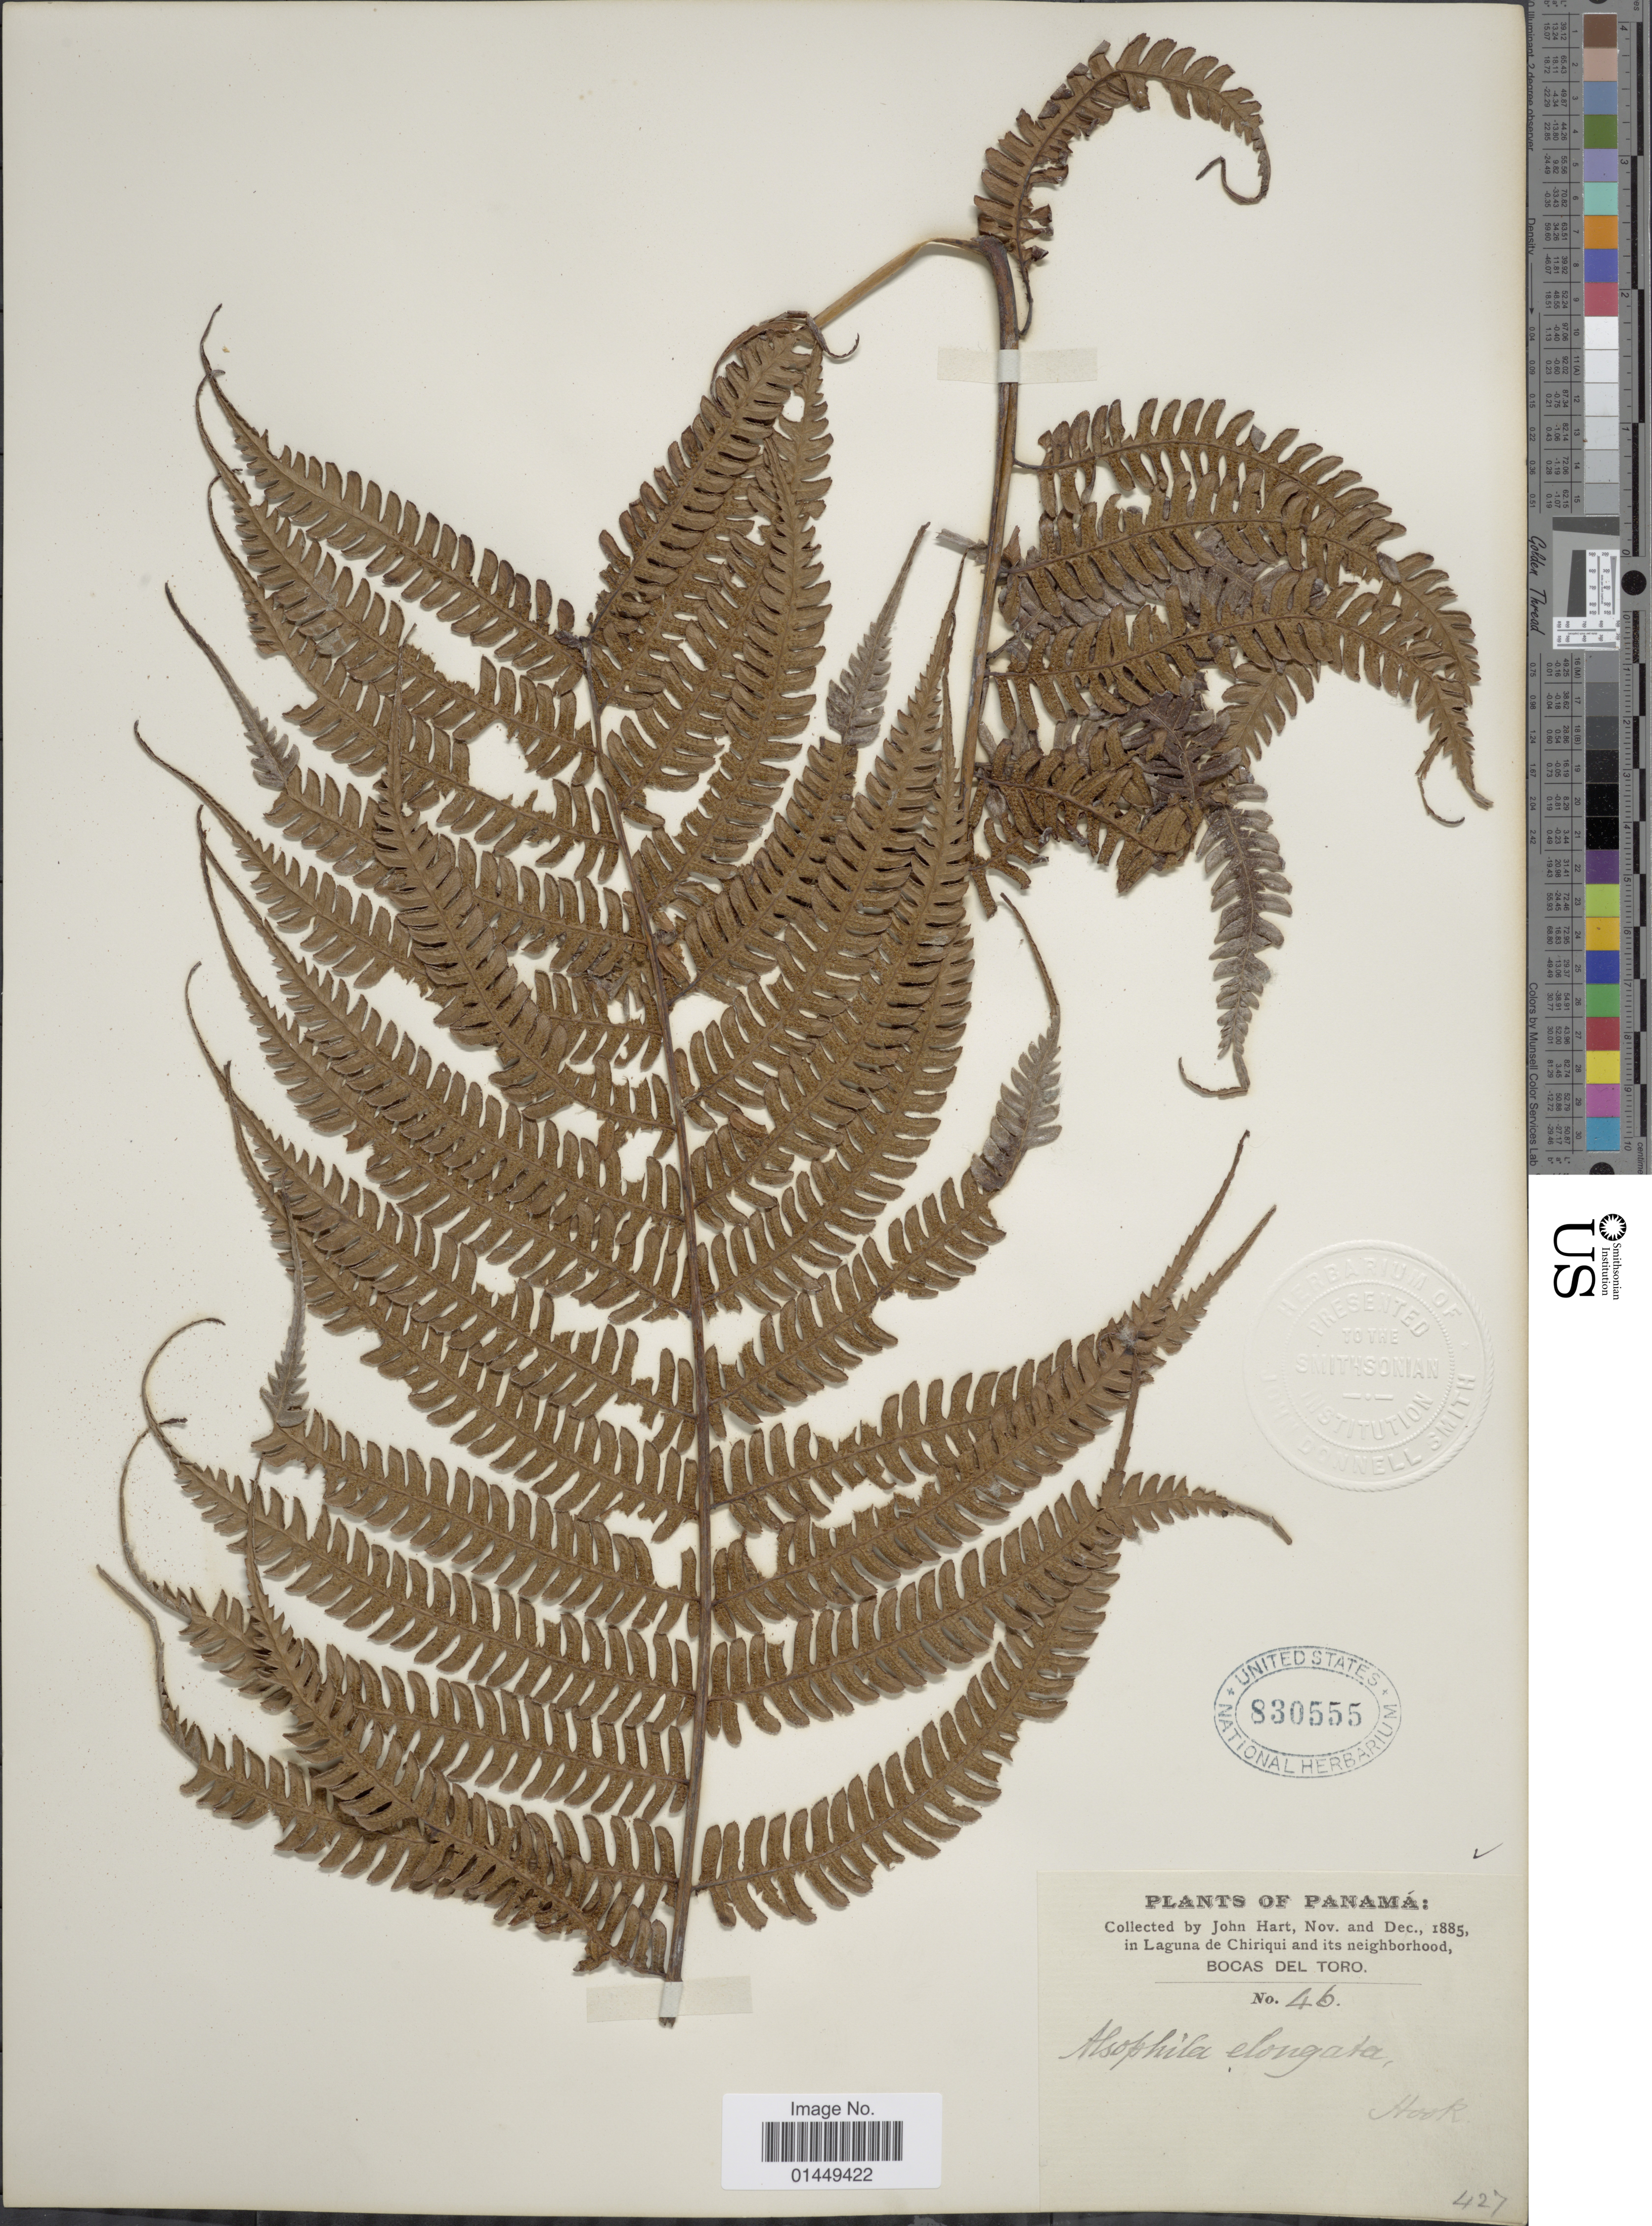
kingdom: Plantae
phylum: Tracheophyta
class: Polypodiopsida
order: Cyatheales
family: Cyatheaceae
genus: Cyathea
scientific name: Cyathea poeppigii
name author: (Hook.) Domin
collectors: J. H. Hart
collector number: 46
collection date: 1885-11/1885-12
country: Panama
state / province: Bocas del Toro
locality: In Laguna de Chiriqui and its neighborhood, Bocas del Toro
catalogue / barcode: US 830555